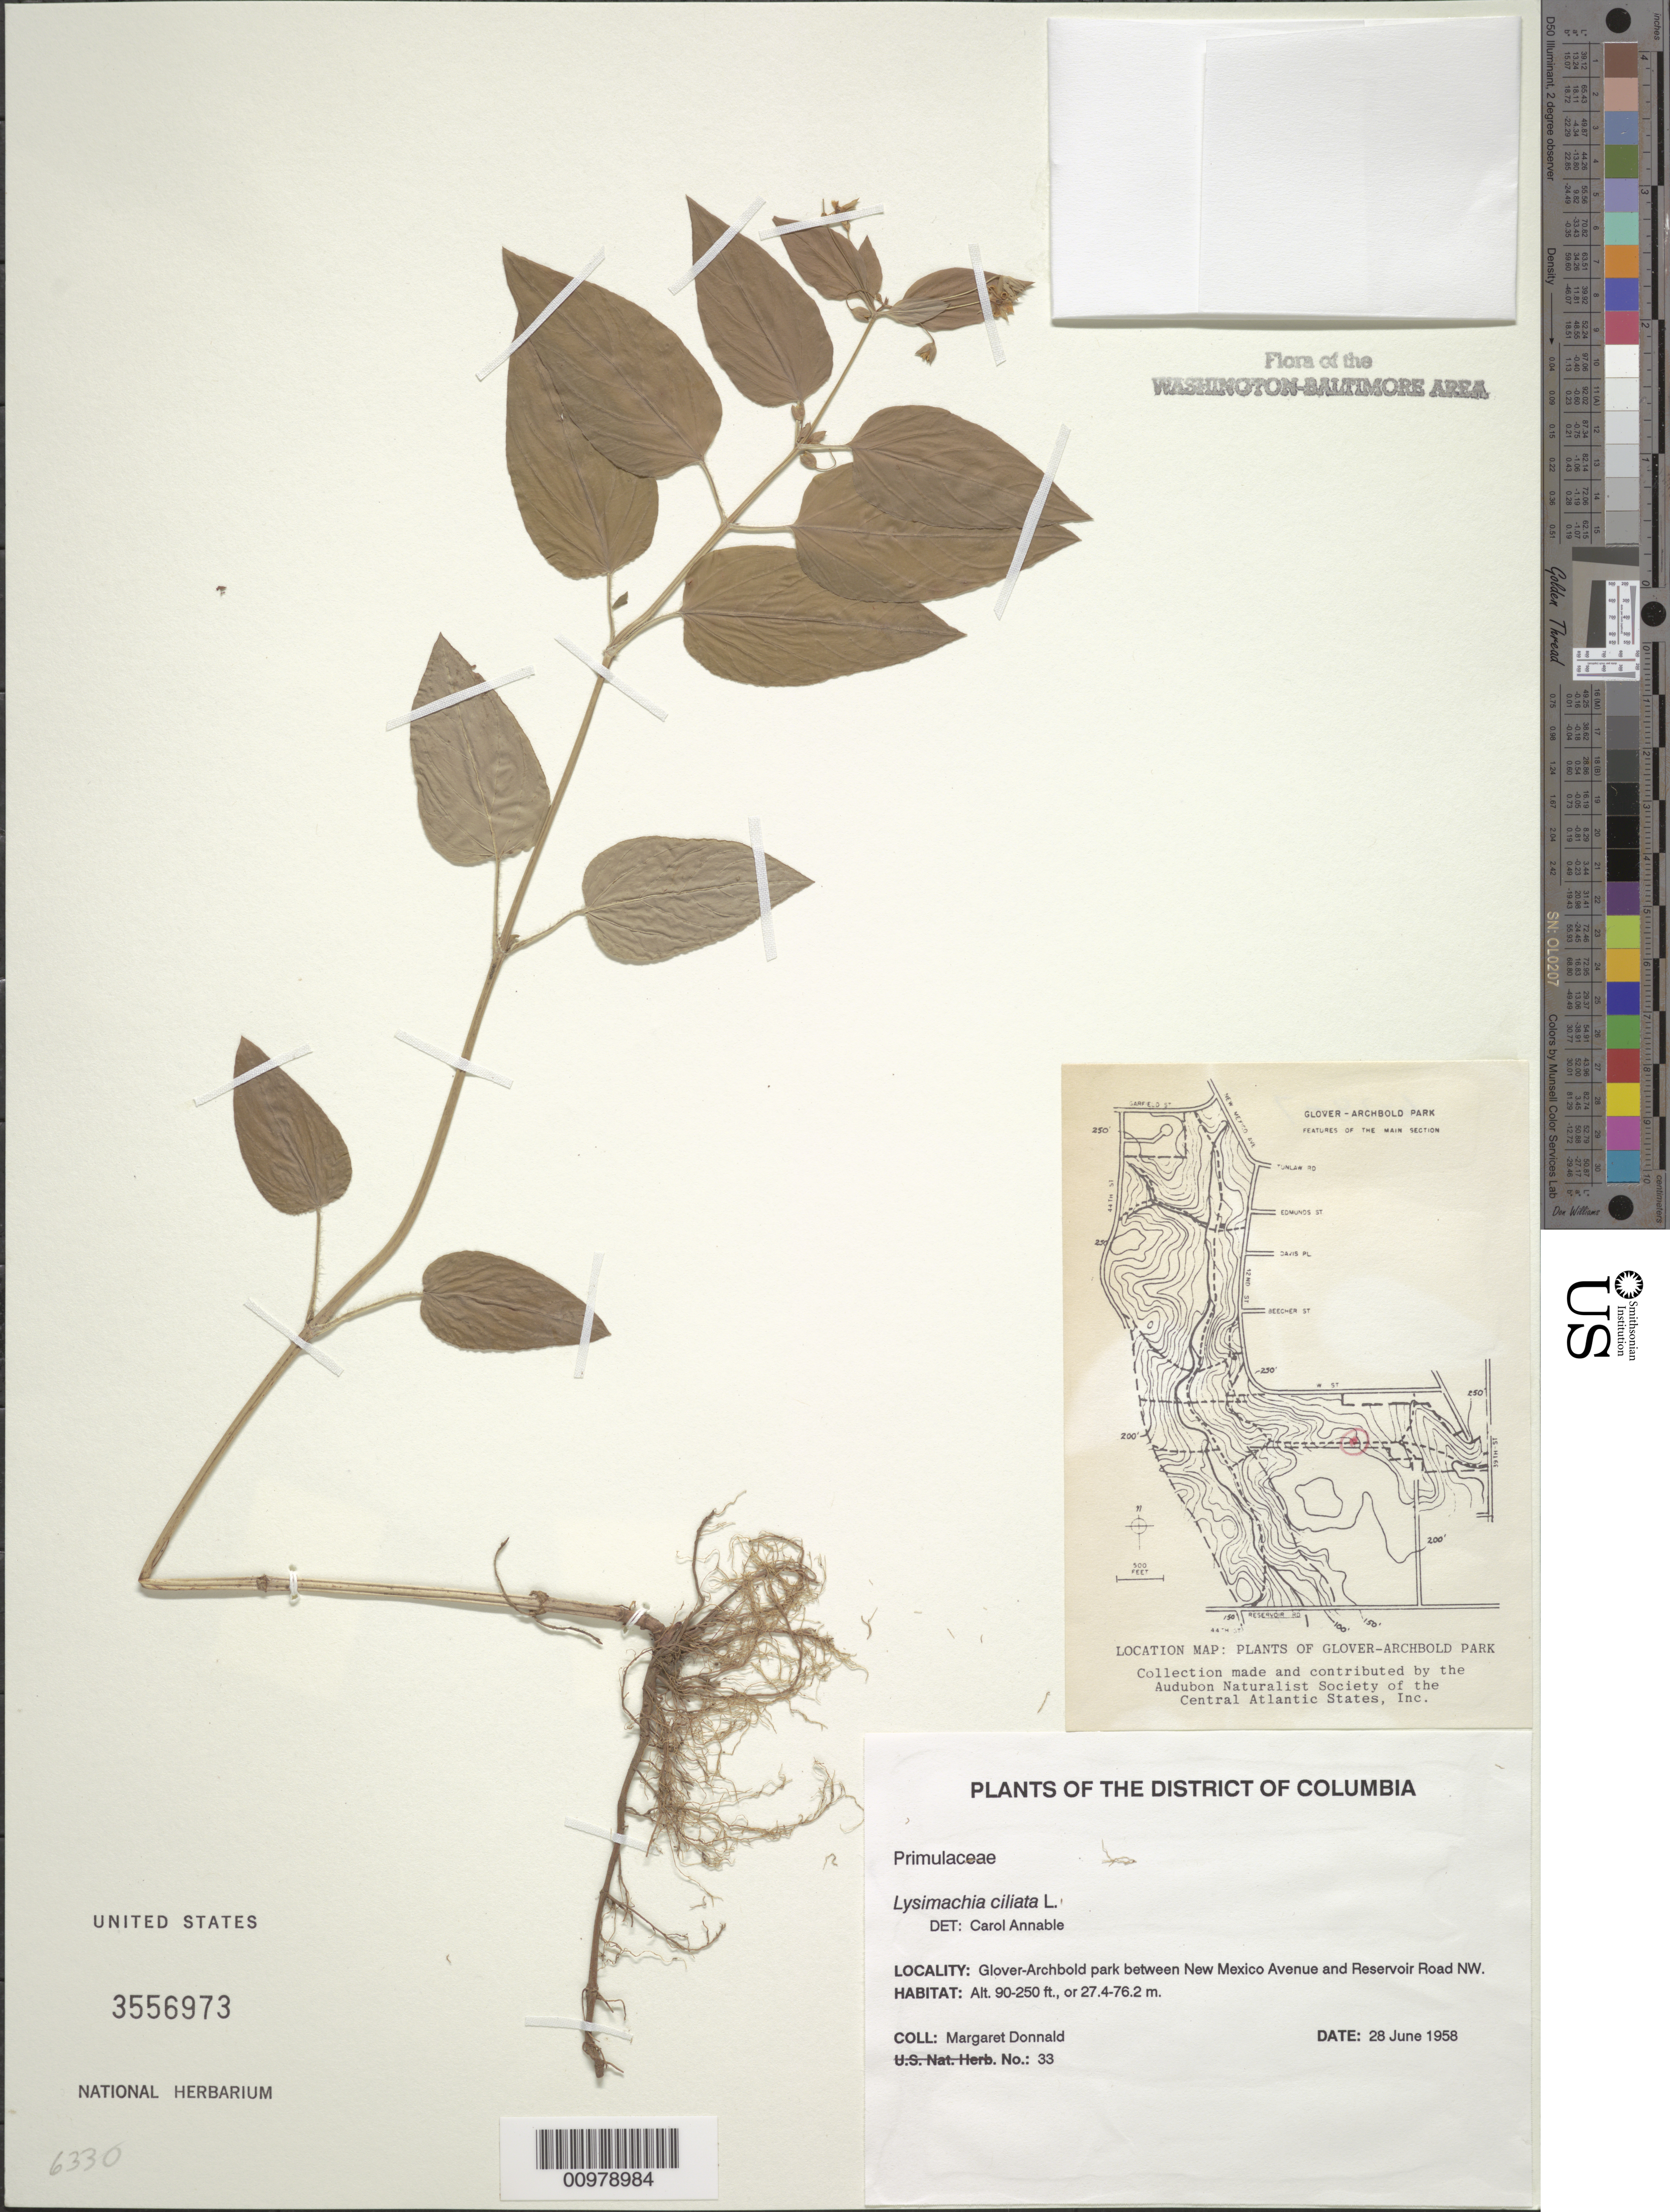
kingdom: Plantae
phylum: Tracheophyta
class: Magnoliopsida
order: Ericales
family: Primulaceae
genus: Lysimachia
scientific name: Lysimachia ciliata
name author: L.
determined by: Annable, C. R.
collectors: M. Donnald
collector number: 33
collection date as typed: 28 Jun 1958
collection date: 1958-06-28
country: United States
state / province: District of Columbia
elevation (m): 27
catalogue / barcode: US 3556973